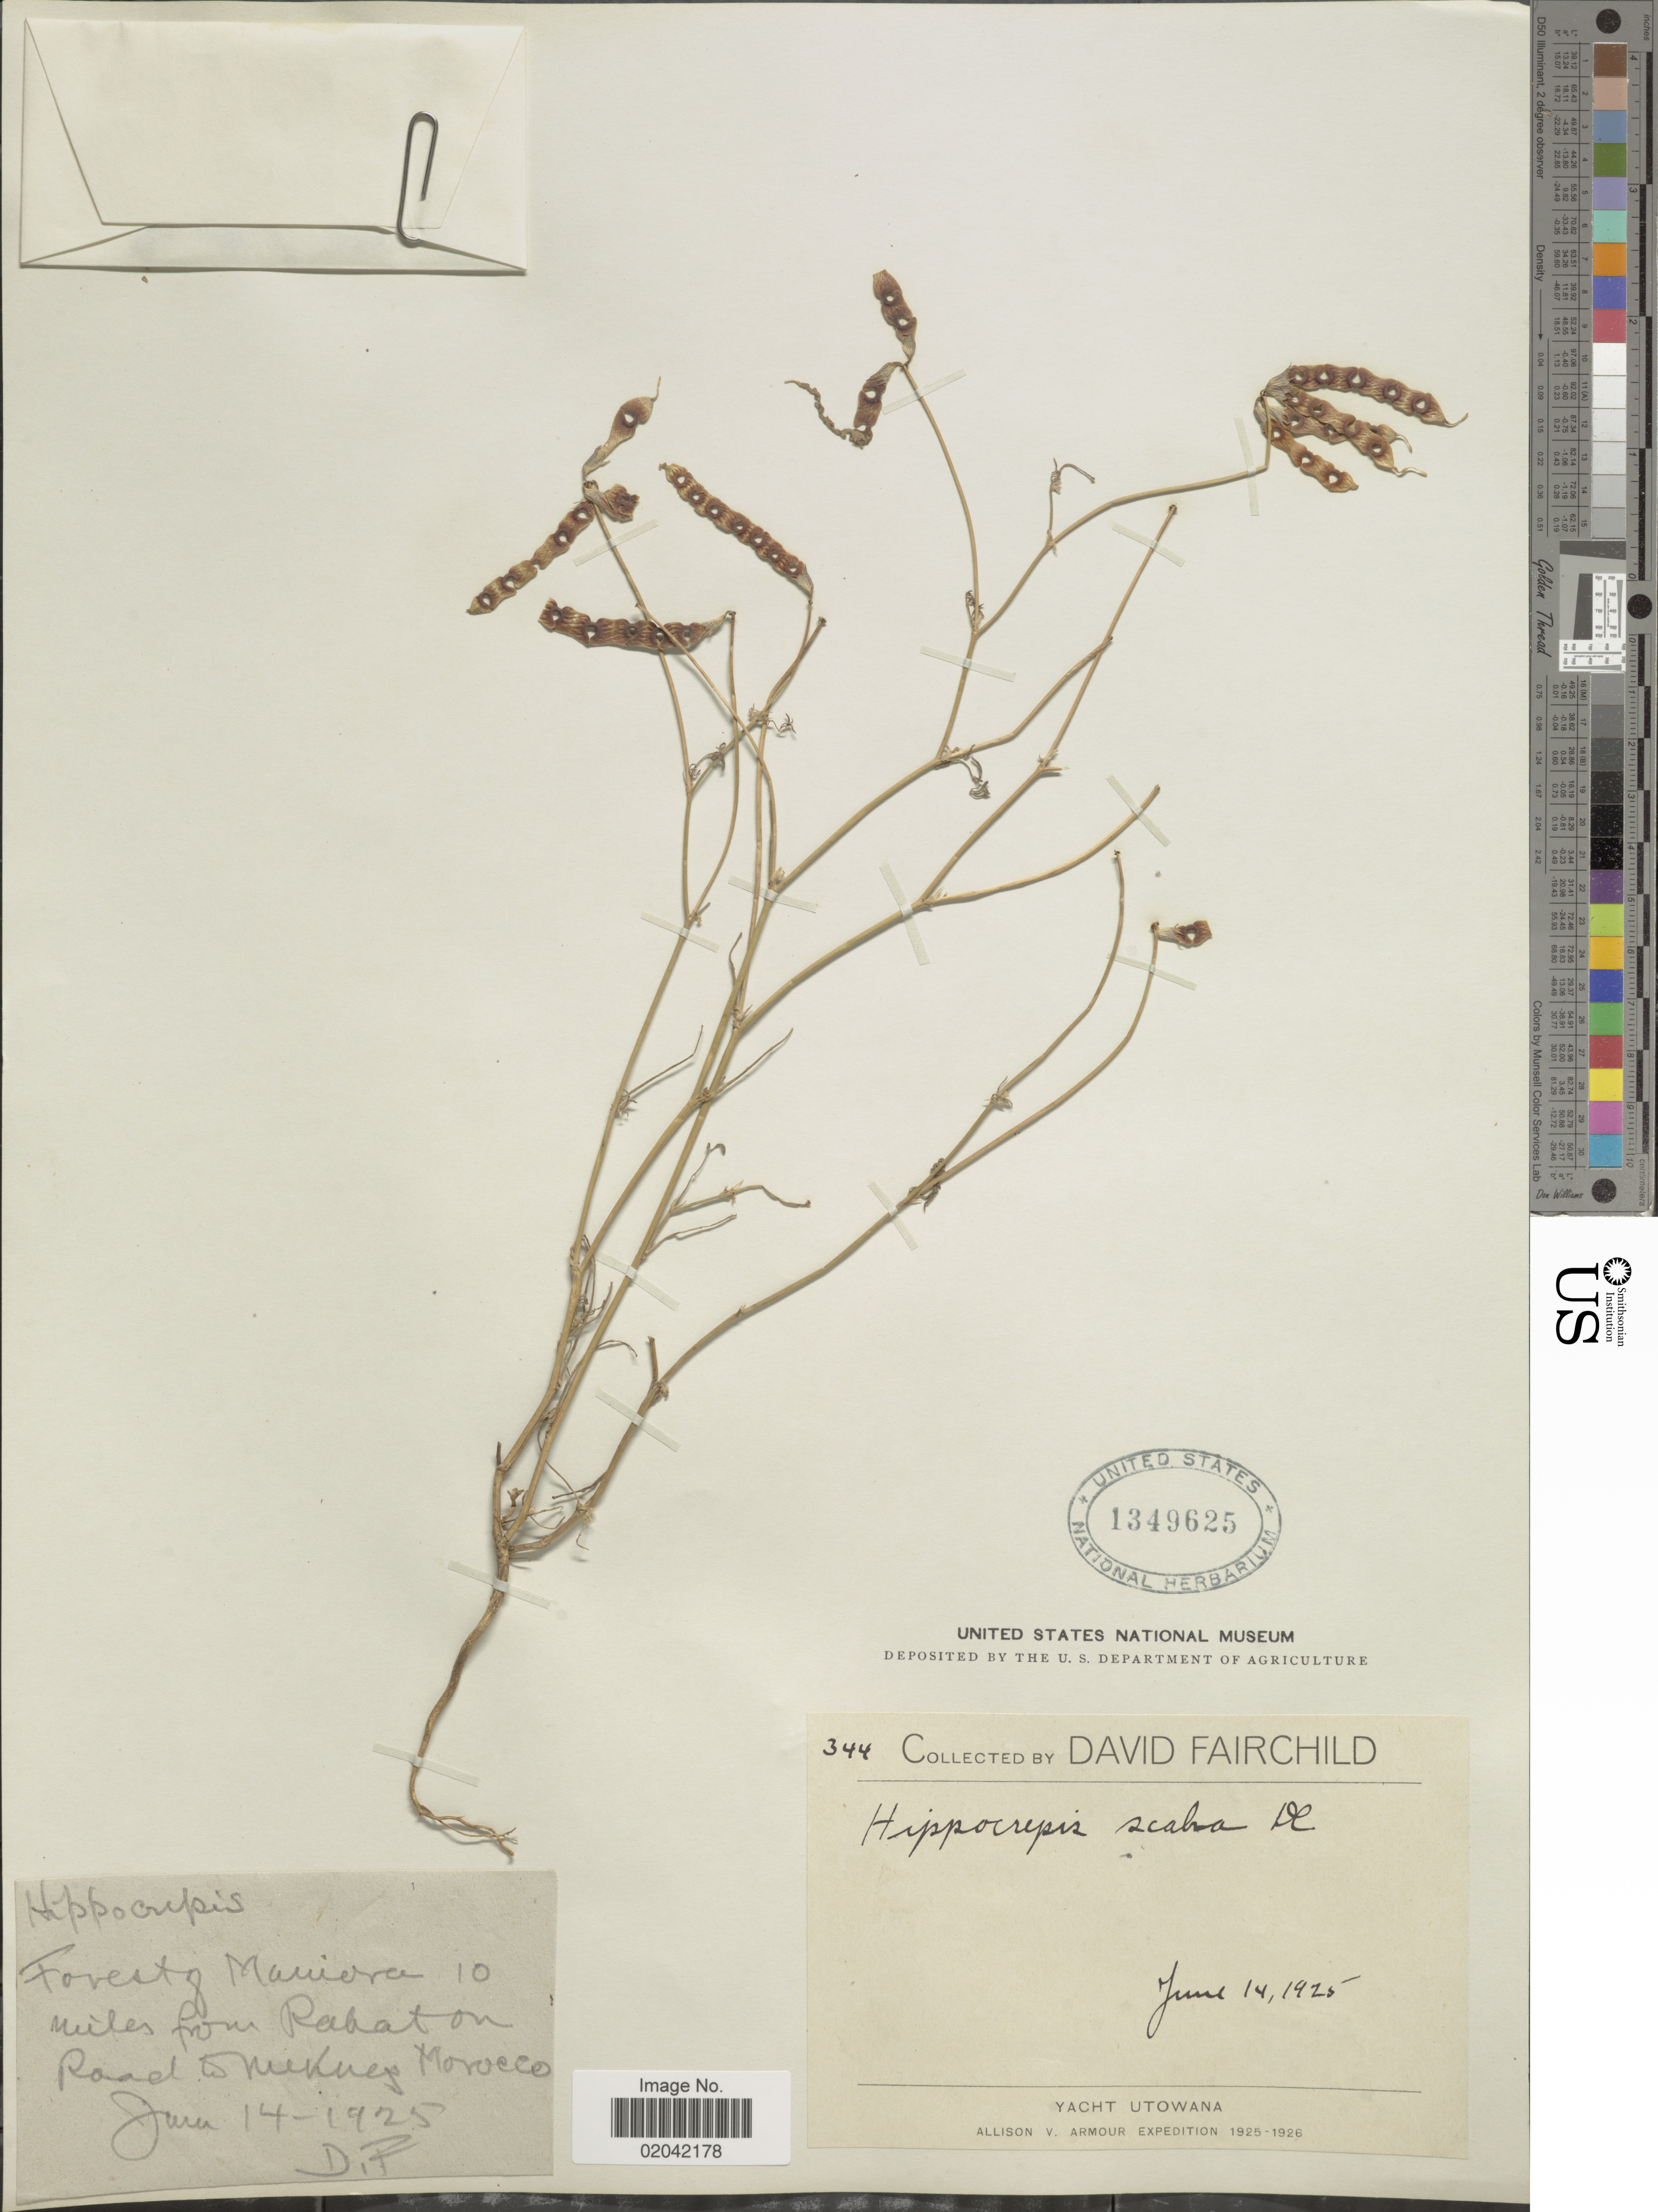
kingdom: Plantae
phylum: Tracheophyta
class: Magnoliopsida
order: Fabales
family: Fabaceae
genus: Hippocrepis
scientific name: Hippocrepis scabra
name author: DC.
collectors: D. Fairchild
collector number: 344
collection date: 1925-06-14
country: Morocco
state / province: Rabat-Salé-Zemmour-Zaër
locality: Forestry Mamora 10 miles from Rabat on Road to Meknez Morocco.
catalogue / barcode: US 1349625